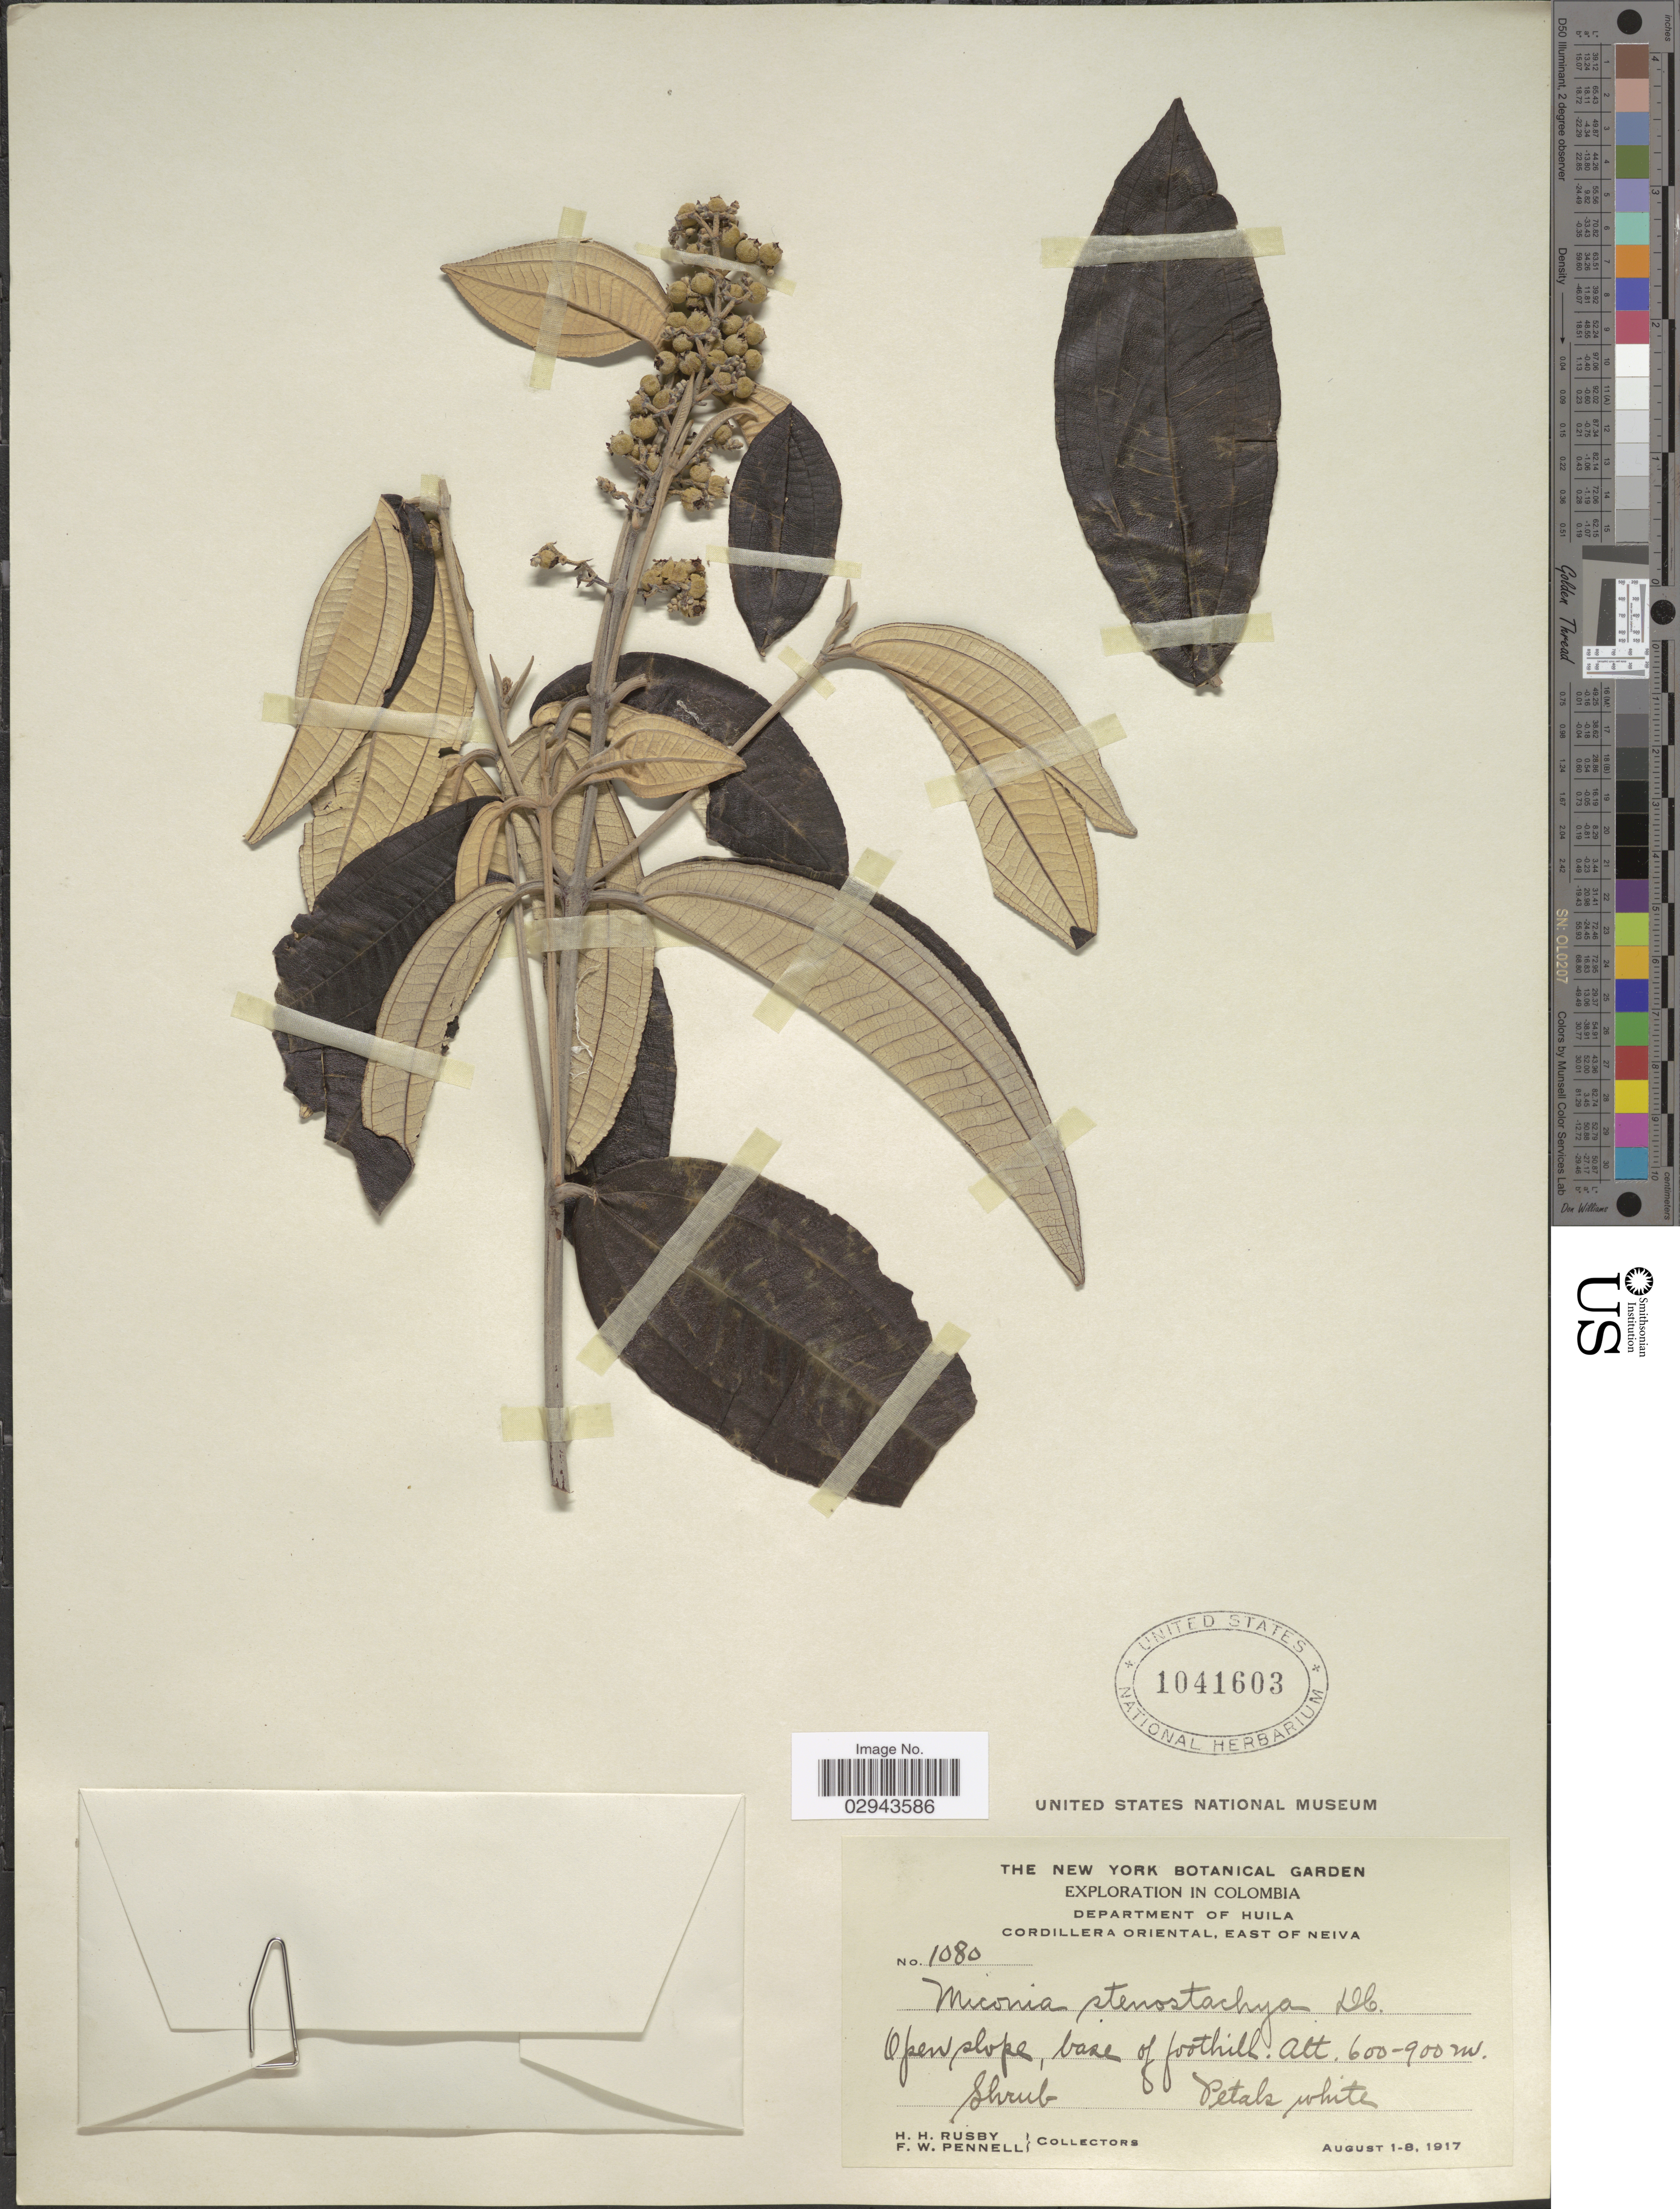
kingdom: Plantae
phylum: Tracheophyta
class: Magnoliopsida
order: Myrtales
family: Melastomataceae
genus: Miconia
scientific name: Miconia stenostachya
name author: DC.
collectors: H. H. Rusby & F. W. Pennell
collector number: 1080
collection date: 1917-08-01/1917-08-08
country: Colombia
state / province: Huila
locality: Department of Huila. Cordillera Oriental, East of Neiva.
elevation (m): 600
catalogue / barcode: US 1041603